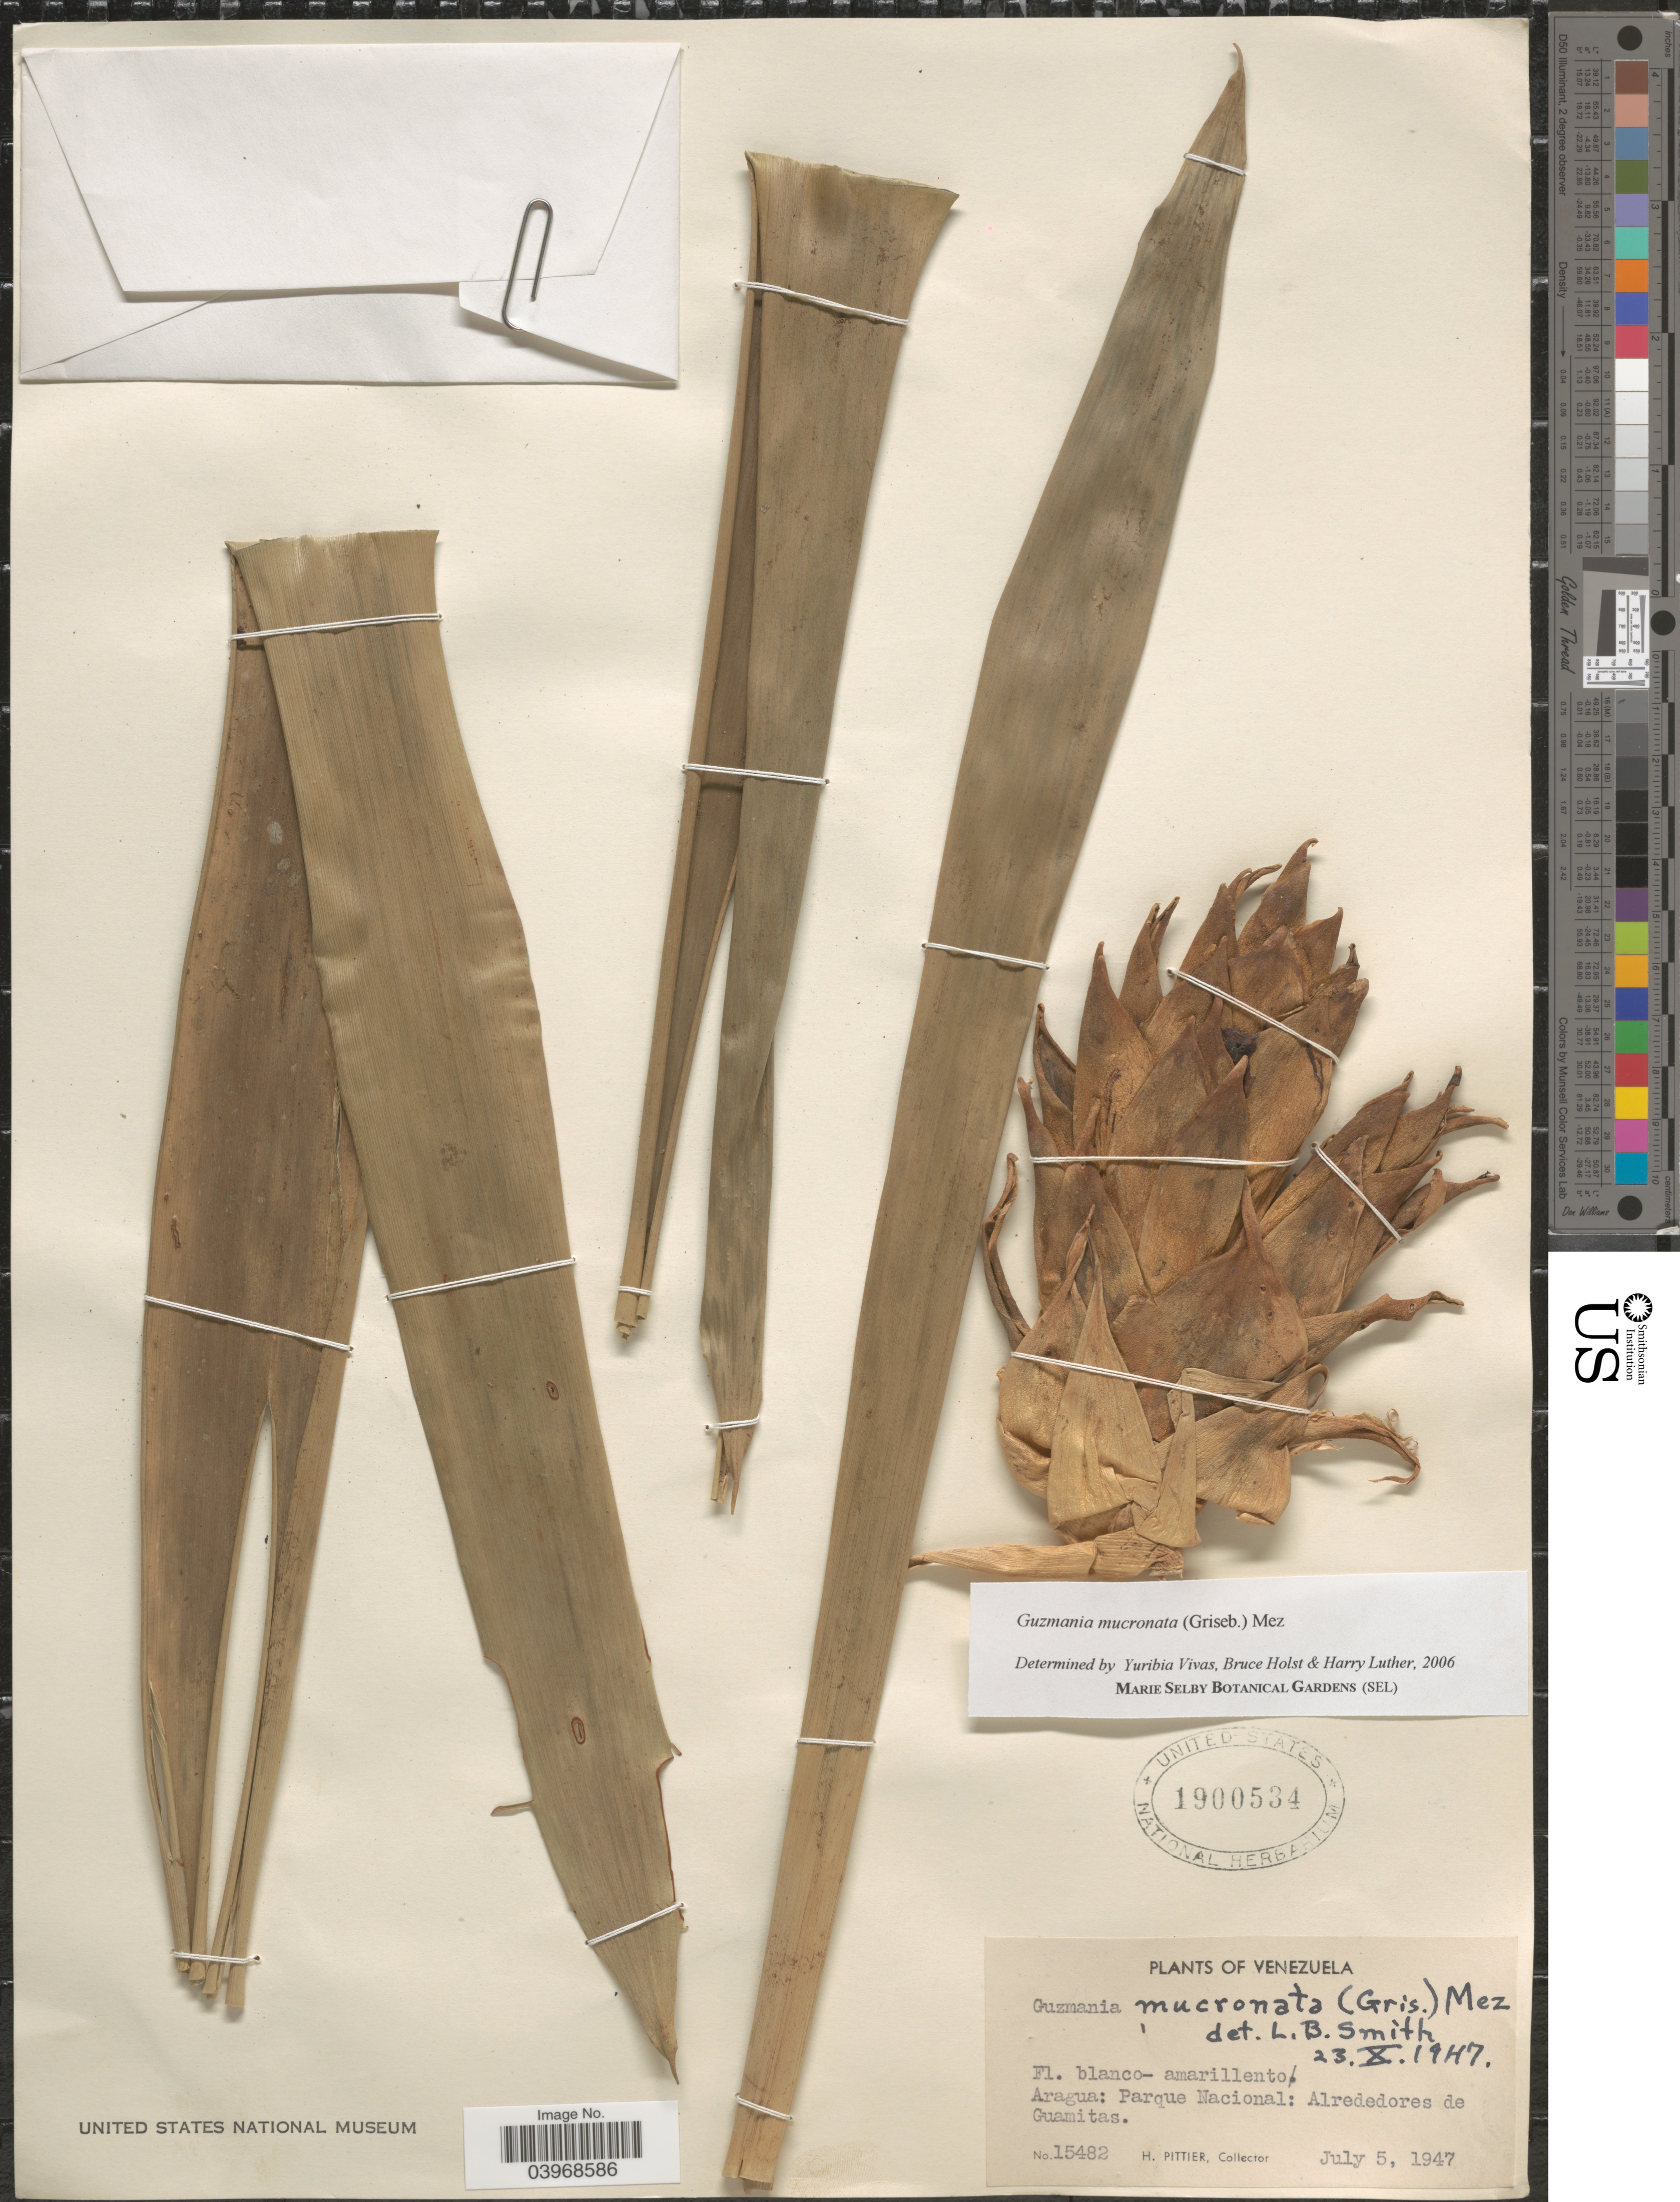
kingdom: Plantae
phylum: Tracheophyta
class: Liliopsida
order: Poales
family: Bromeliaceae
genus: Guzmania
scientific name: Guzmania mucronata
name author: (Griseb.) Mez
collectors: H. F. Pittier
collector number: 15482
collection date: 1947-07-05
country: Venezuela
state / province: Aragua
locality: Parque Nacional: Alrededores de Guamitas.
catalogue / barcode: US 1900534